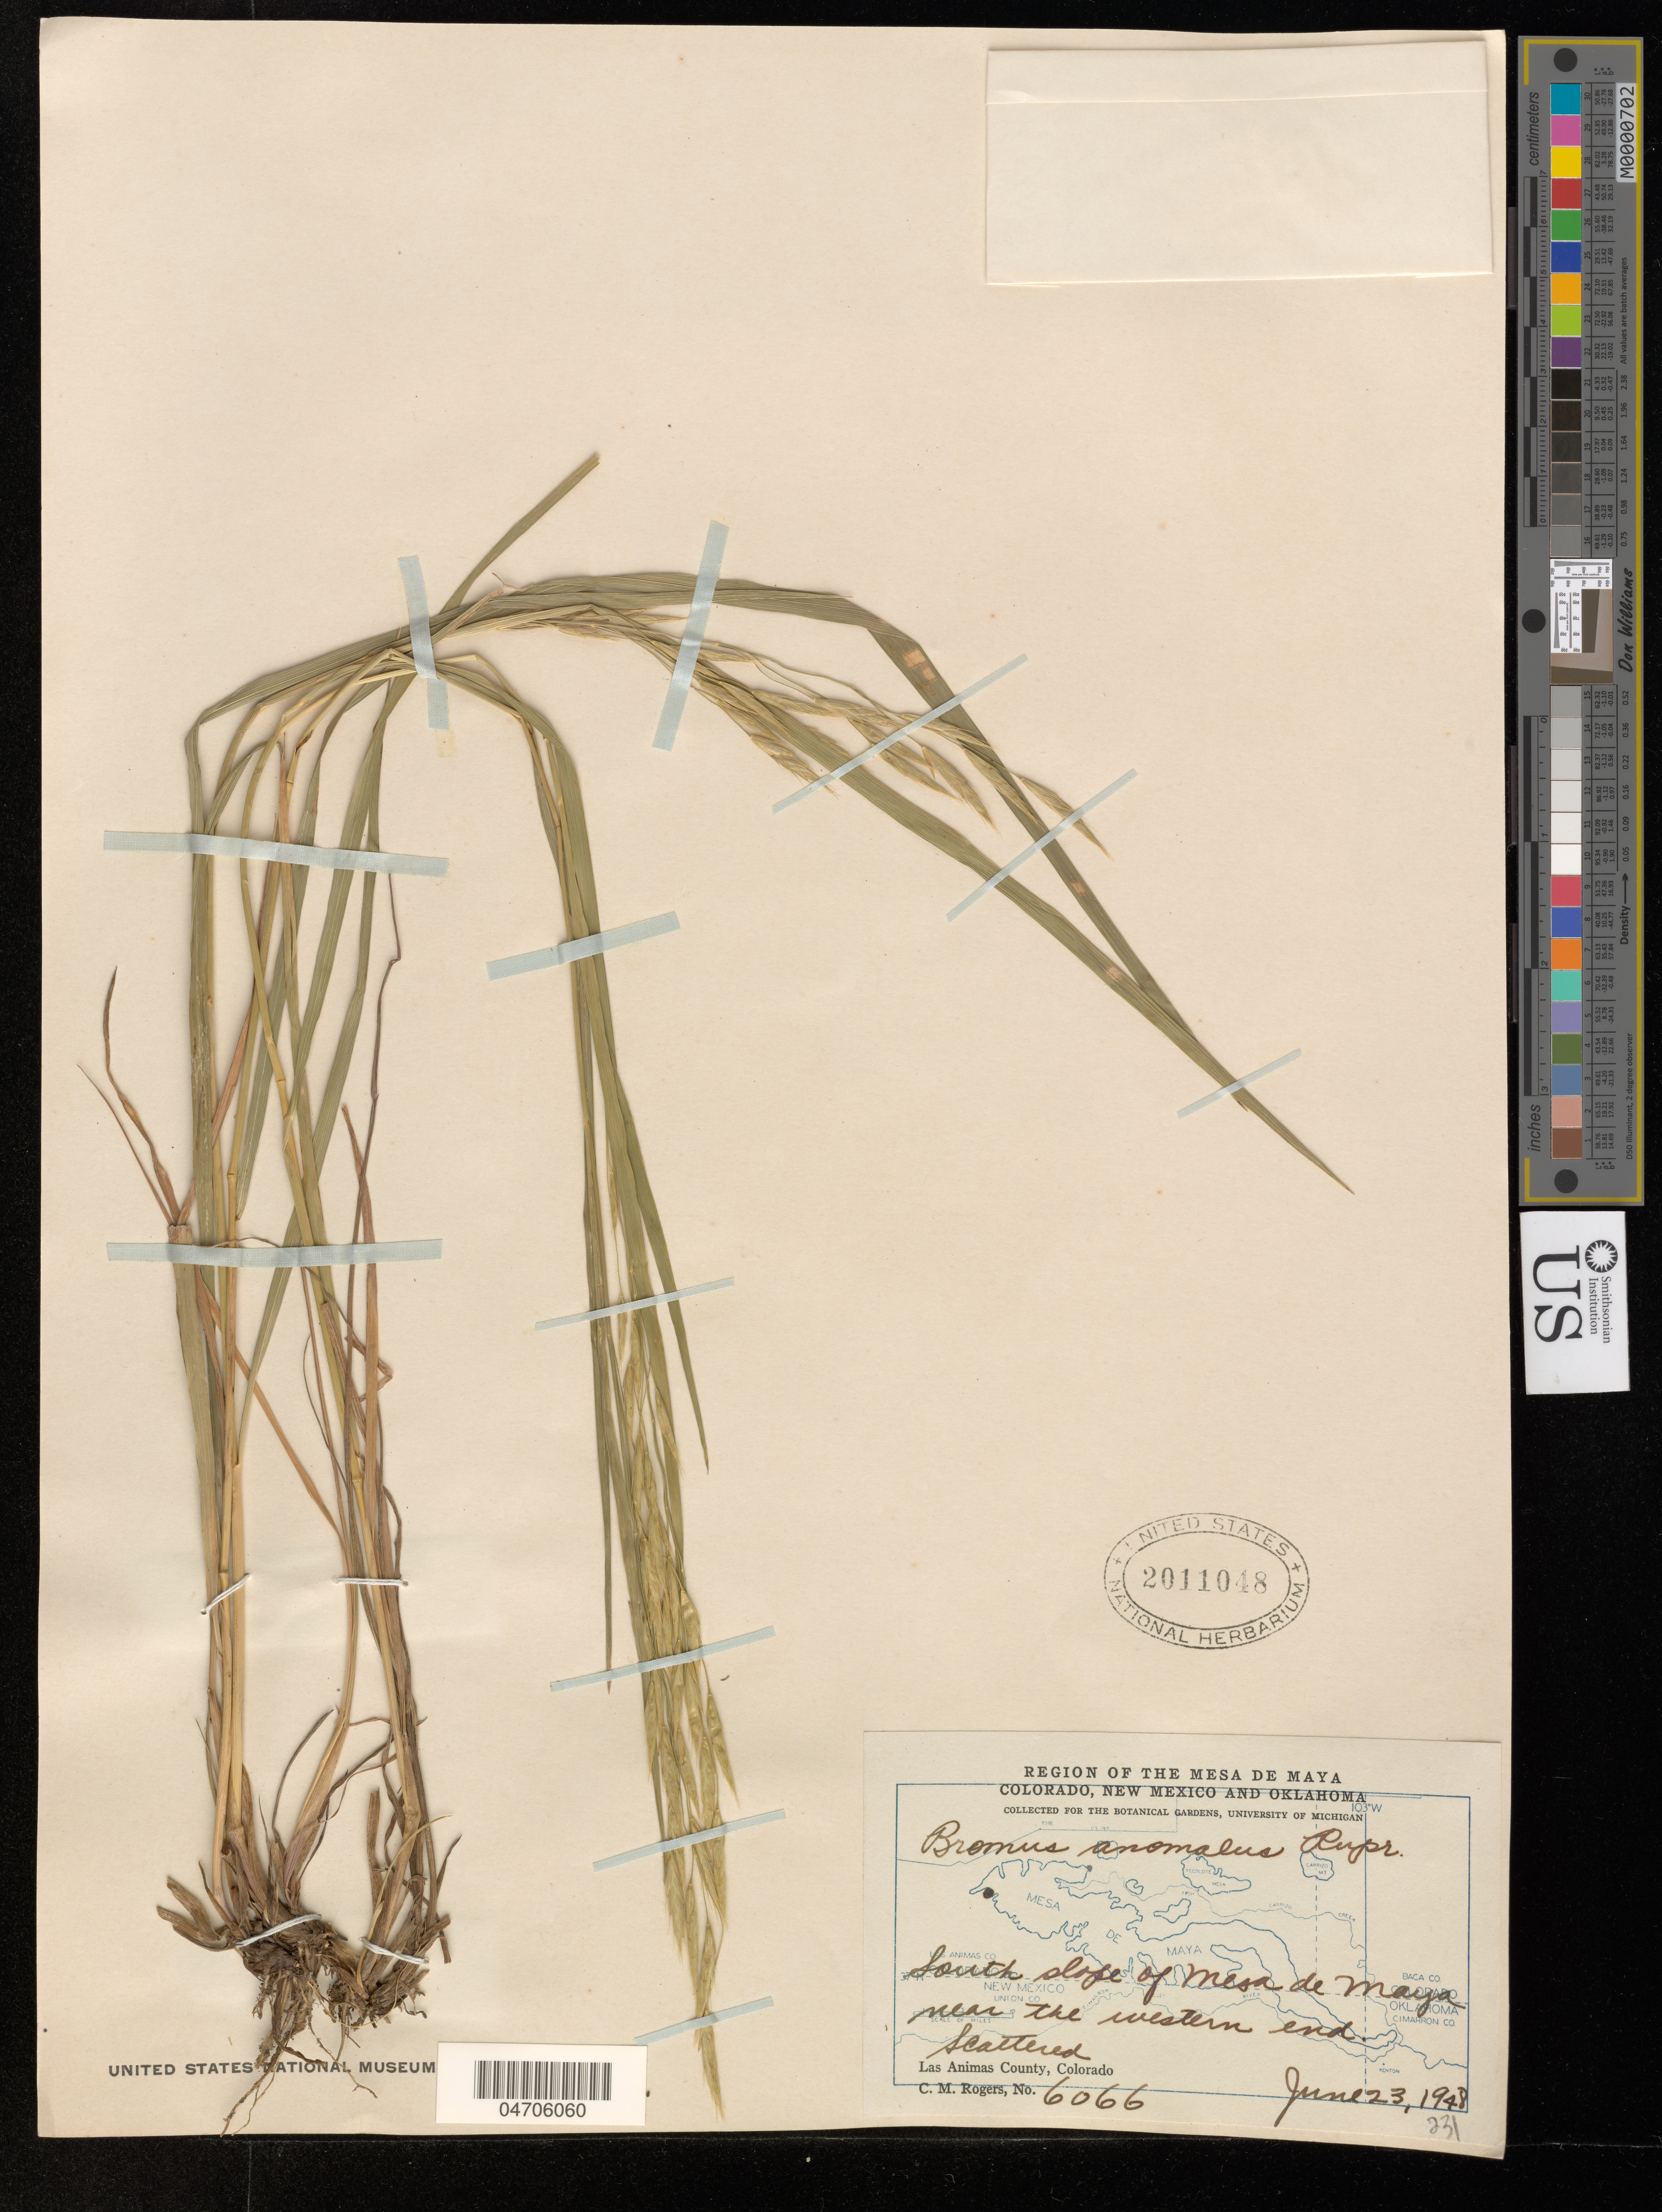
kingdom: Plantae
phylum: Tracheophyta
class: Liliopsida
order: Poales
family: Poaceae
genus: Bromus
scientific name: Bromus anomalus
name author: Rupr. ex E. Fourn.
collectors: C. M. Rogers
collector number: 6066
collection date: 1948-06-23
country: United States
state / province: Colorado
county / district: Las Animas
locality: Region of the Mesa de Maya. South slope of Mesa de Maya near the western end. Las Animas County.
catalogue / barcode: US 2011048